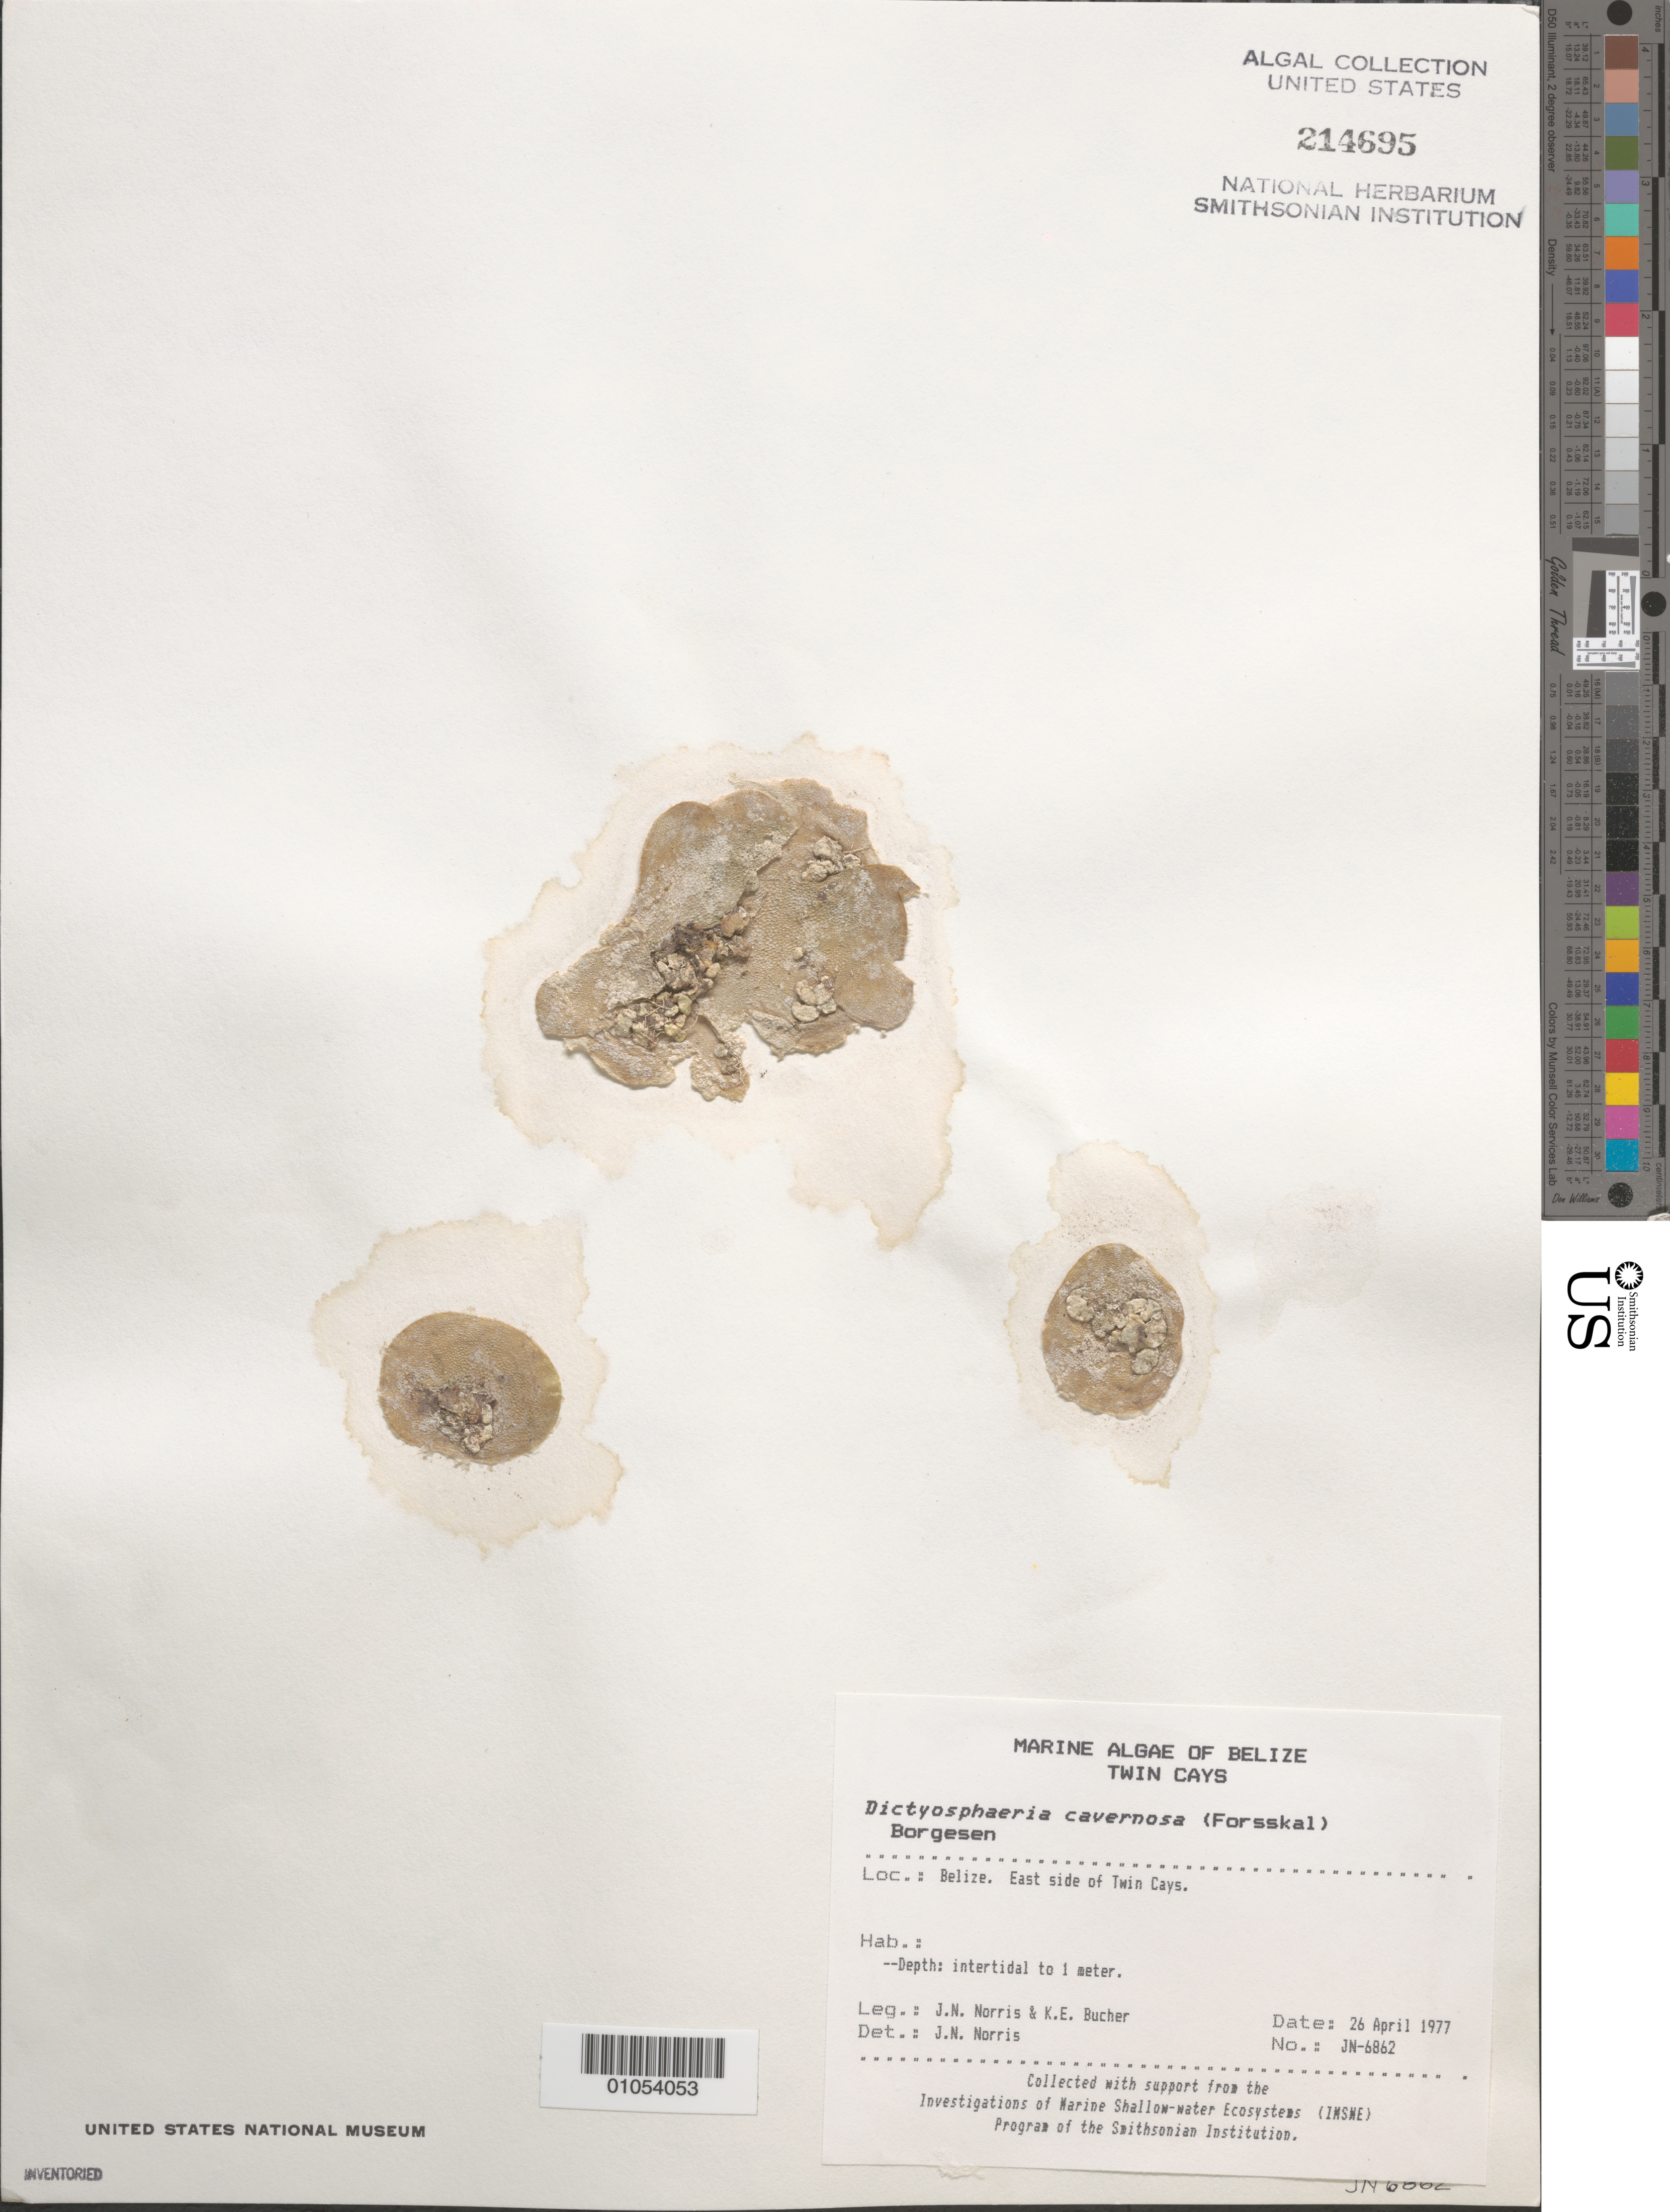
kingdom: Plantae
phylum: Chlorophyta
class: Ulvophyceae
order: Siphonocladales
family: Siphonocladaceae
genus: Dictyosphaeria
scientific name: Dictyosphaeria cavernosa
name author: (Forssk.) Børgesen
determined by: Norris, James N.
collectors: J. N. Norris & K. E. Bucher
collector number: JN-6862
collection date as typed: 26 Apr 1977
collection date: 1977-04-26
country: Belize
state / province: Stann Creek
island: Twin Cays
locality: East side of Twin Cays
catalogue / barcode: US 214695